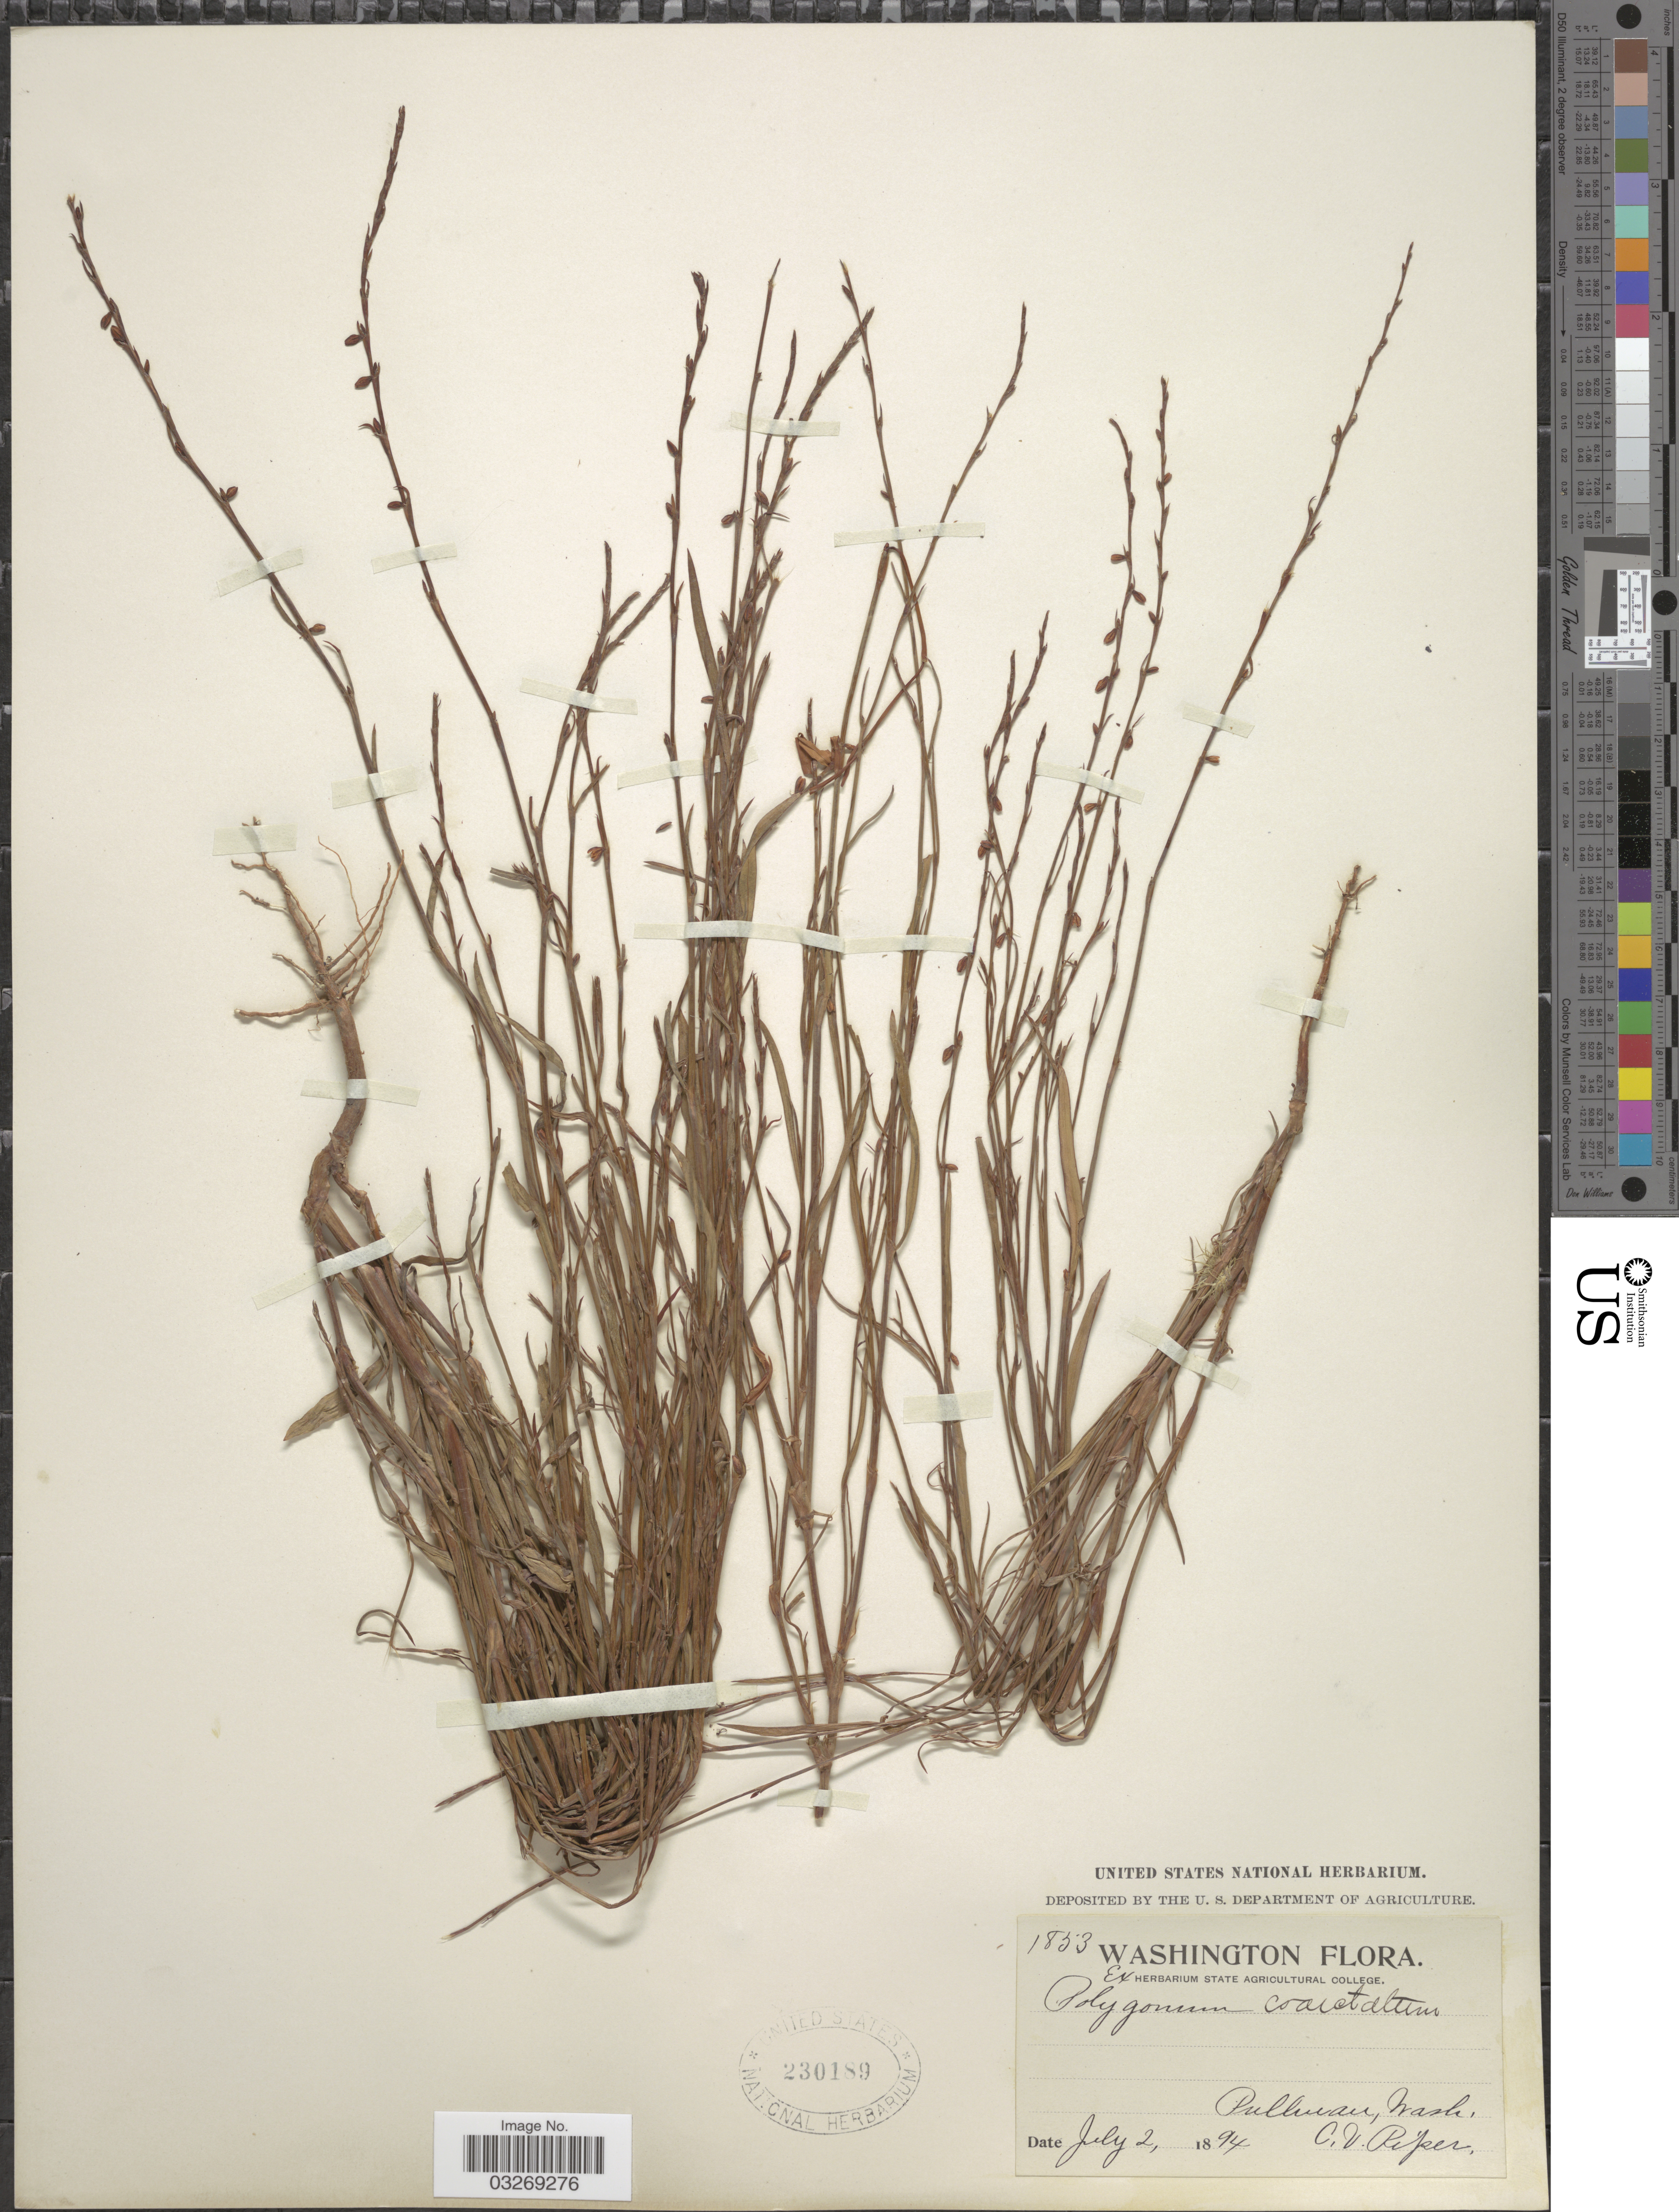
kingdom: Plantae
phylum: Tracheophyta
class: Magnoliopsida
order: Caryophyllales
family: Polygonaceae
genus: Polygonum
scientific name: Polygonum douglasii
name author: Greene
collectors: C. V. Piper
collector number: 1853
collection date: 1894-07-02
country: United States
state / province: Washington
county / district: Whitman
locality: Pullman.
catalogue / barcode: US 230189